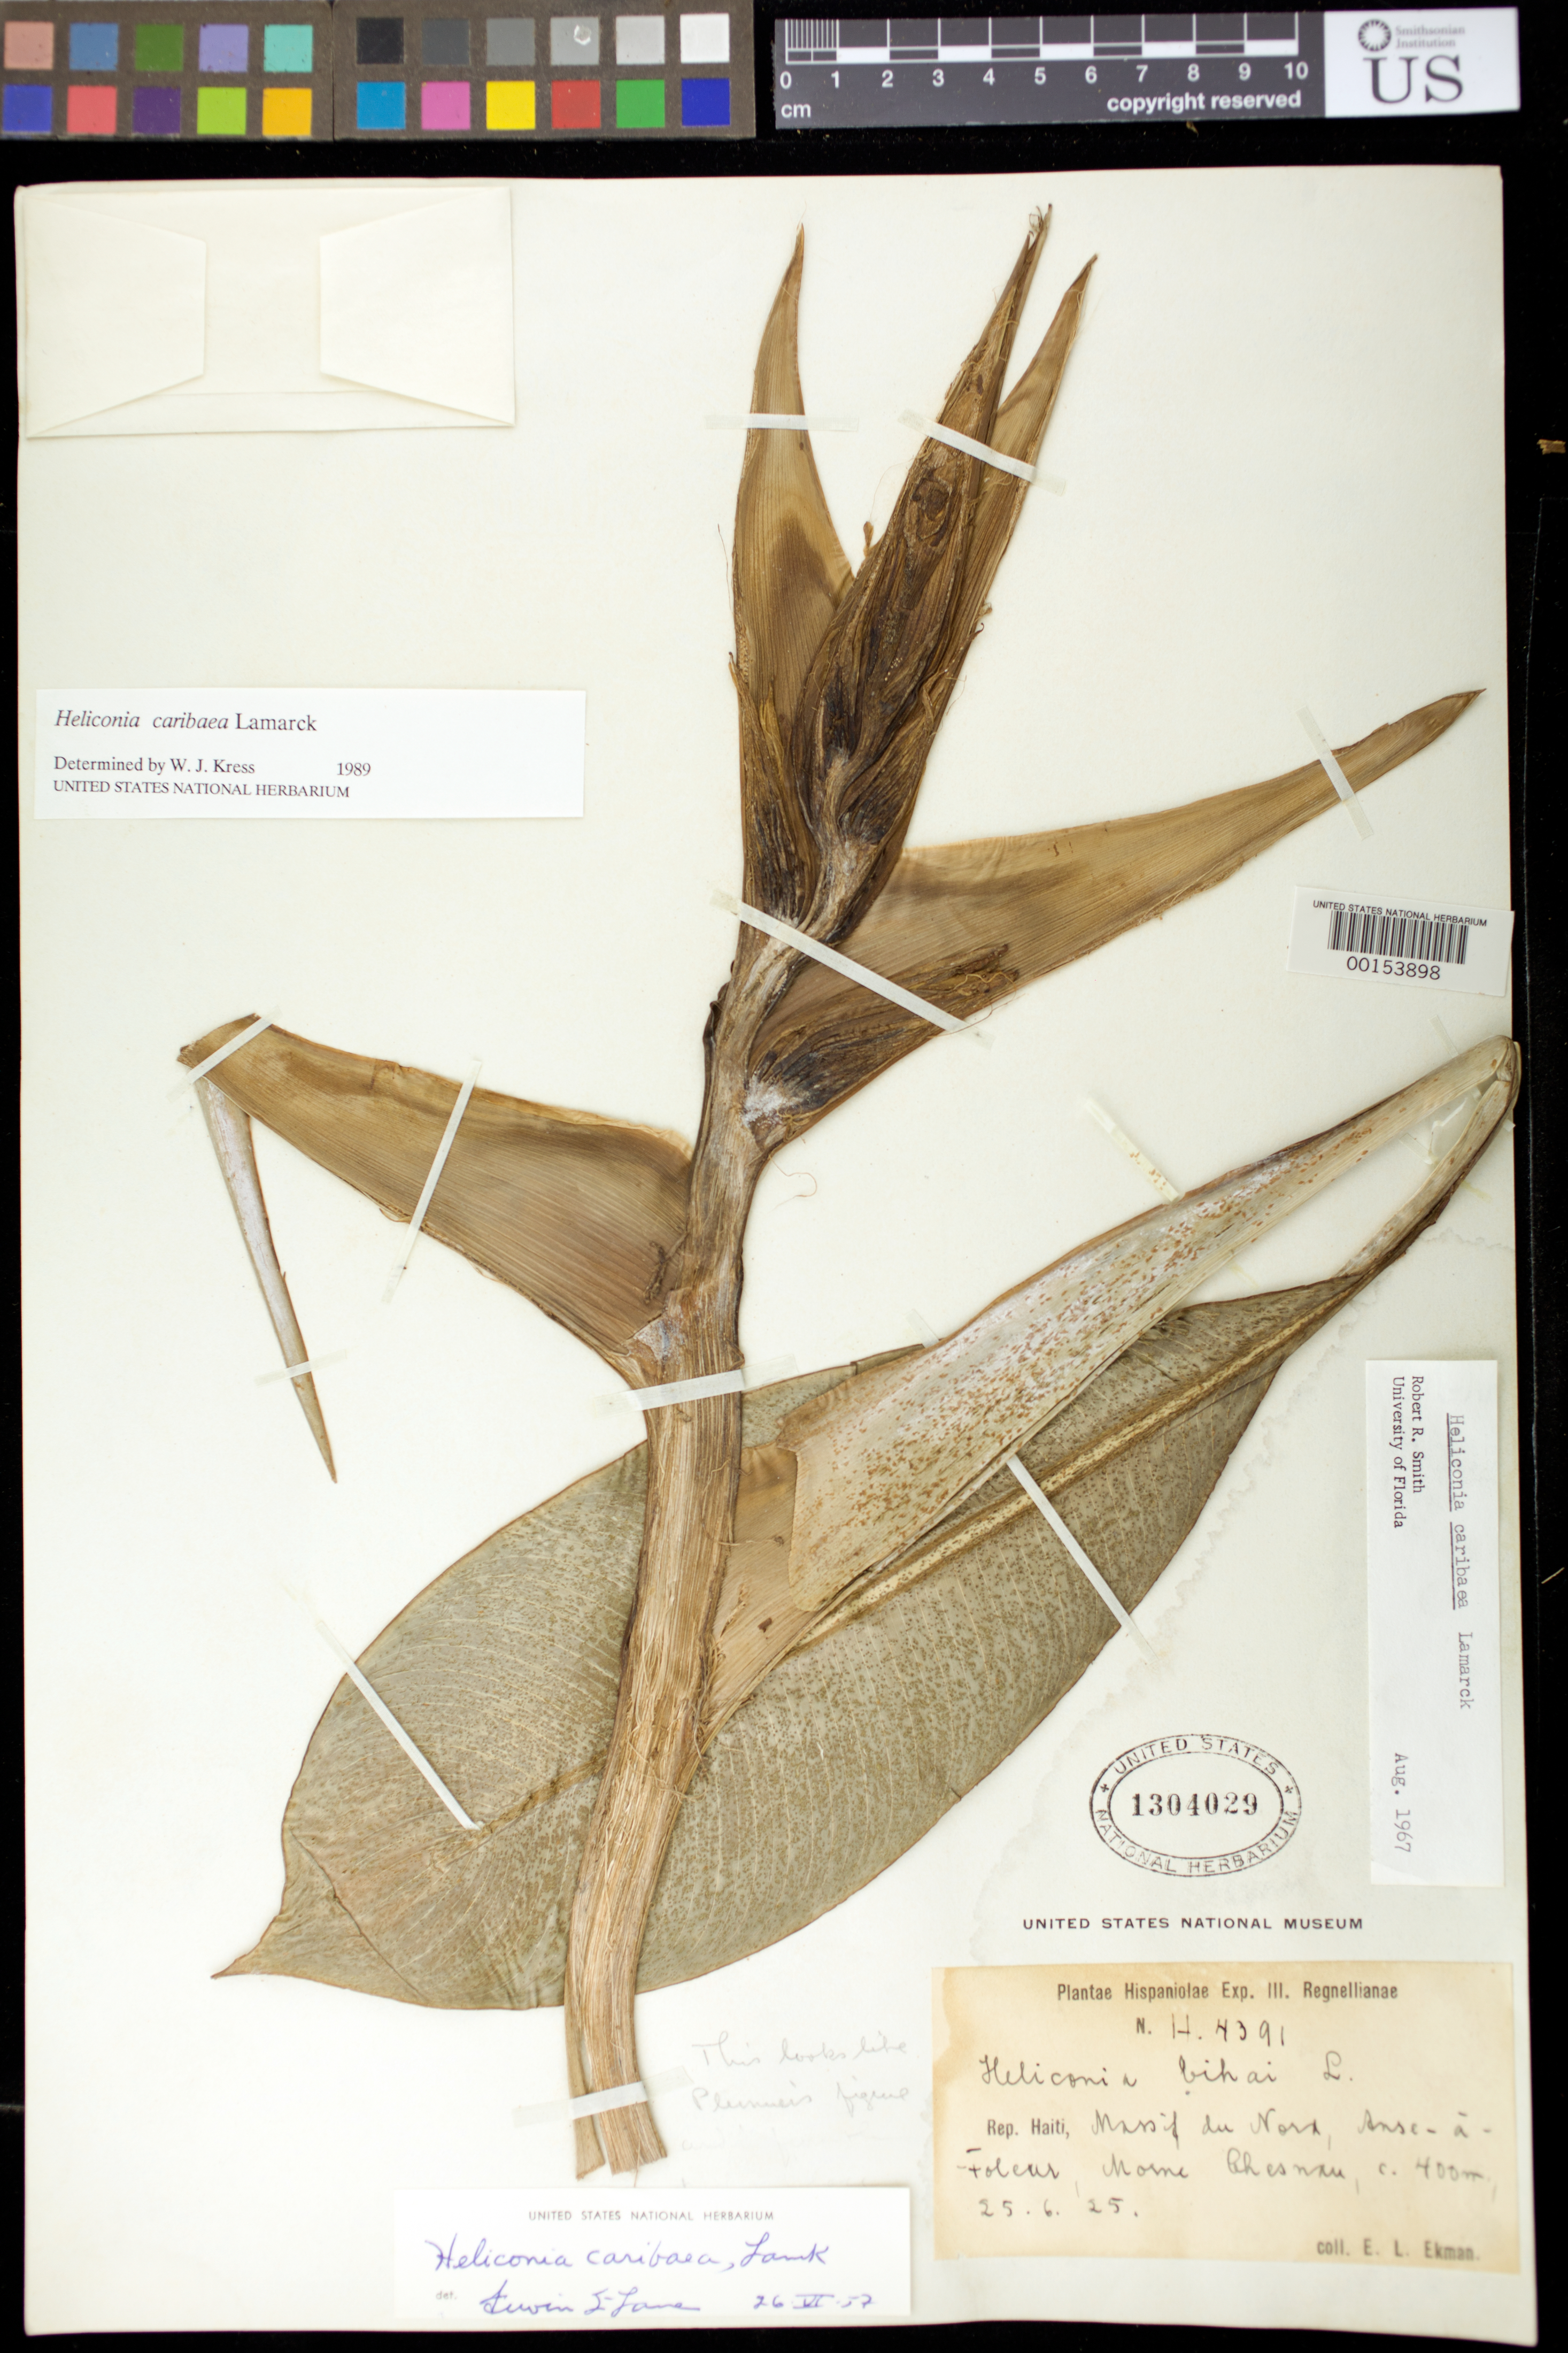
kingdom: Plantae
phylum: Tracheophyta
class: Liliopsida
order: Zingiberales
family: Heliconiaceae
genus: Heliconia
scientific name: Heliconia caribaea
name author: Lam.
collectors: E. L. Ekman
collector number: H.4391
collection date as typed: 25 Jun 1925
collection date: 1925-06-25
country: Haiti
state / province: Nord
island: Hispaniola Island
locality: Massif du nord, anse-a-foleur, morne chesnau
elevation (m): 400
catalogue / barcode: US 1304029